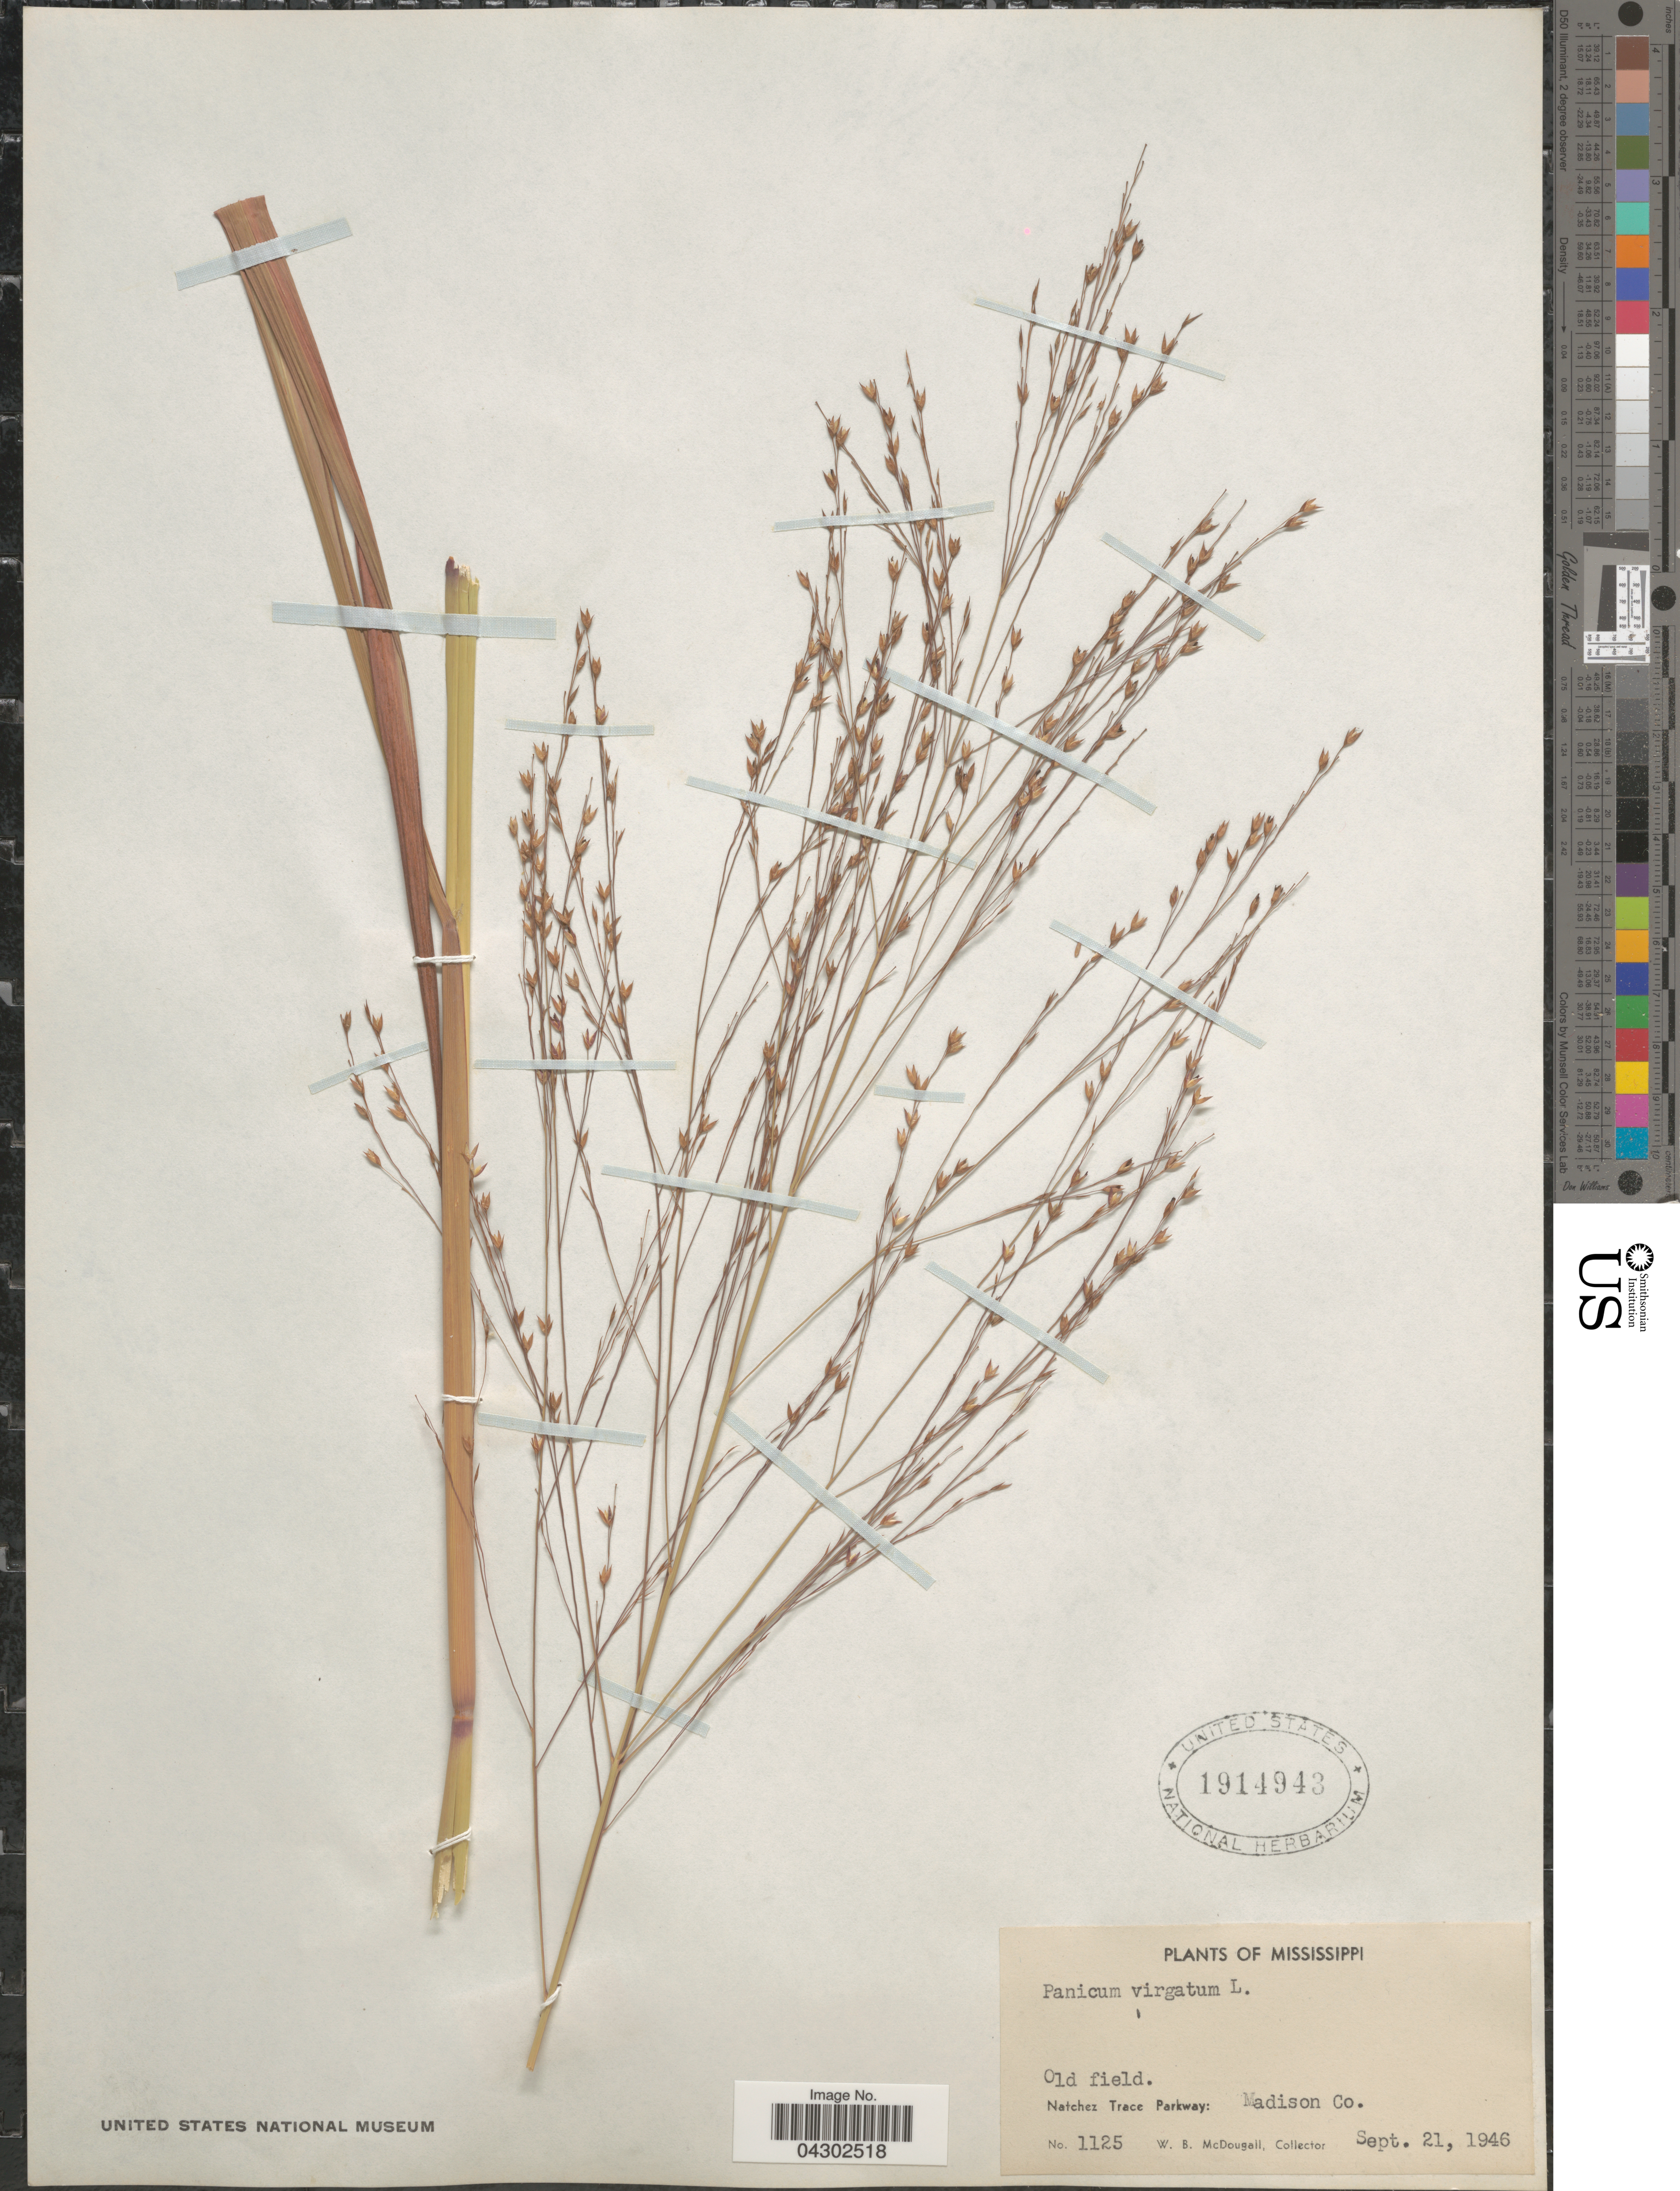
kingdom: Plantae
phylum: Tracheophyta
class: Liliopsida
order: Poales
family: Poaceae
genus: Panicum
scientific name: Panicum virgatum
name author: L.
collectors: W. B. McDougall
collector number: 1125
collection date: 1946-09-21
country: United States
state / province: Mississippi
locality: Old field. Natchez Trace Parkway: Madison Co.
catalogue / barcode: US 1914943